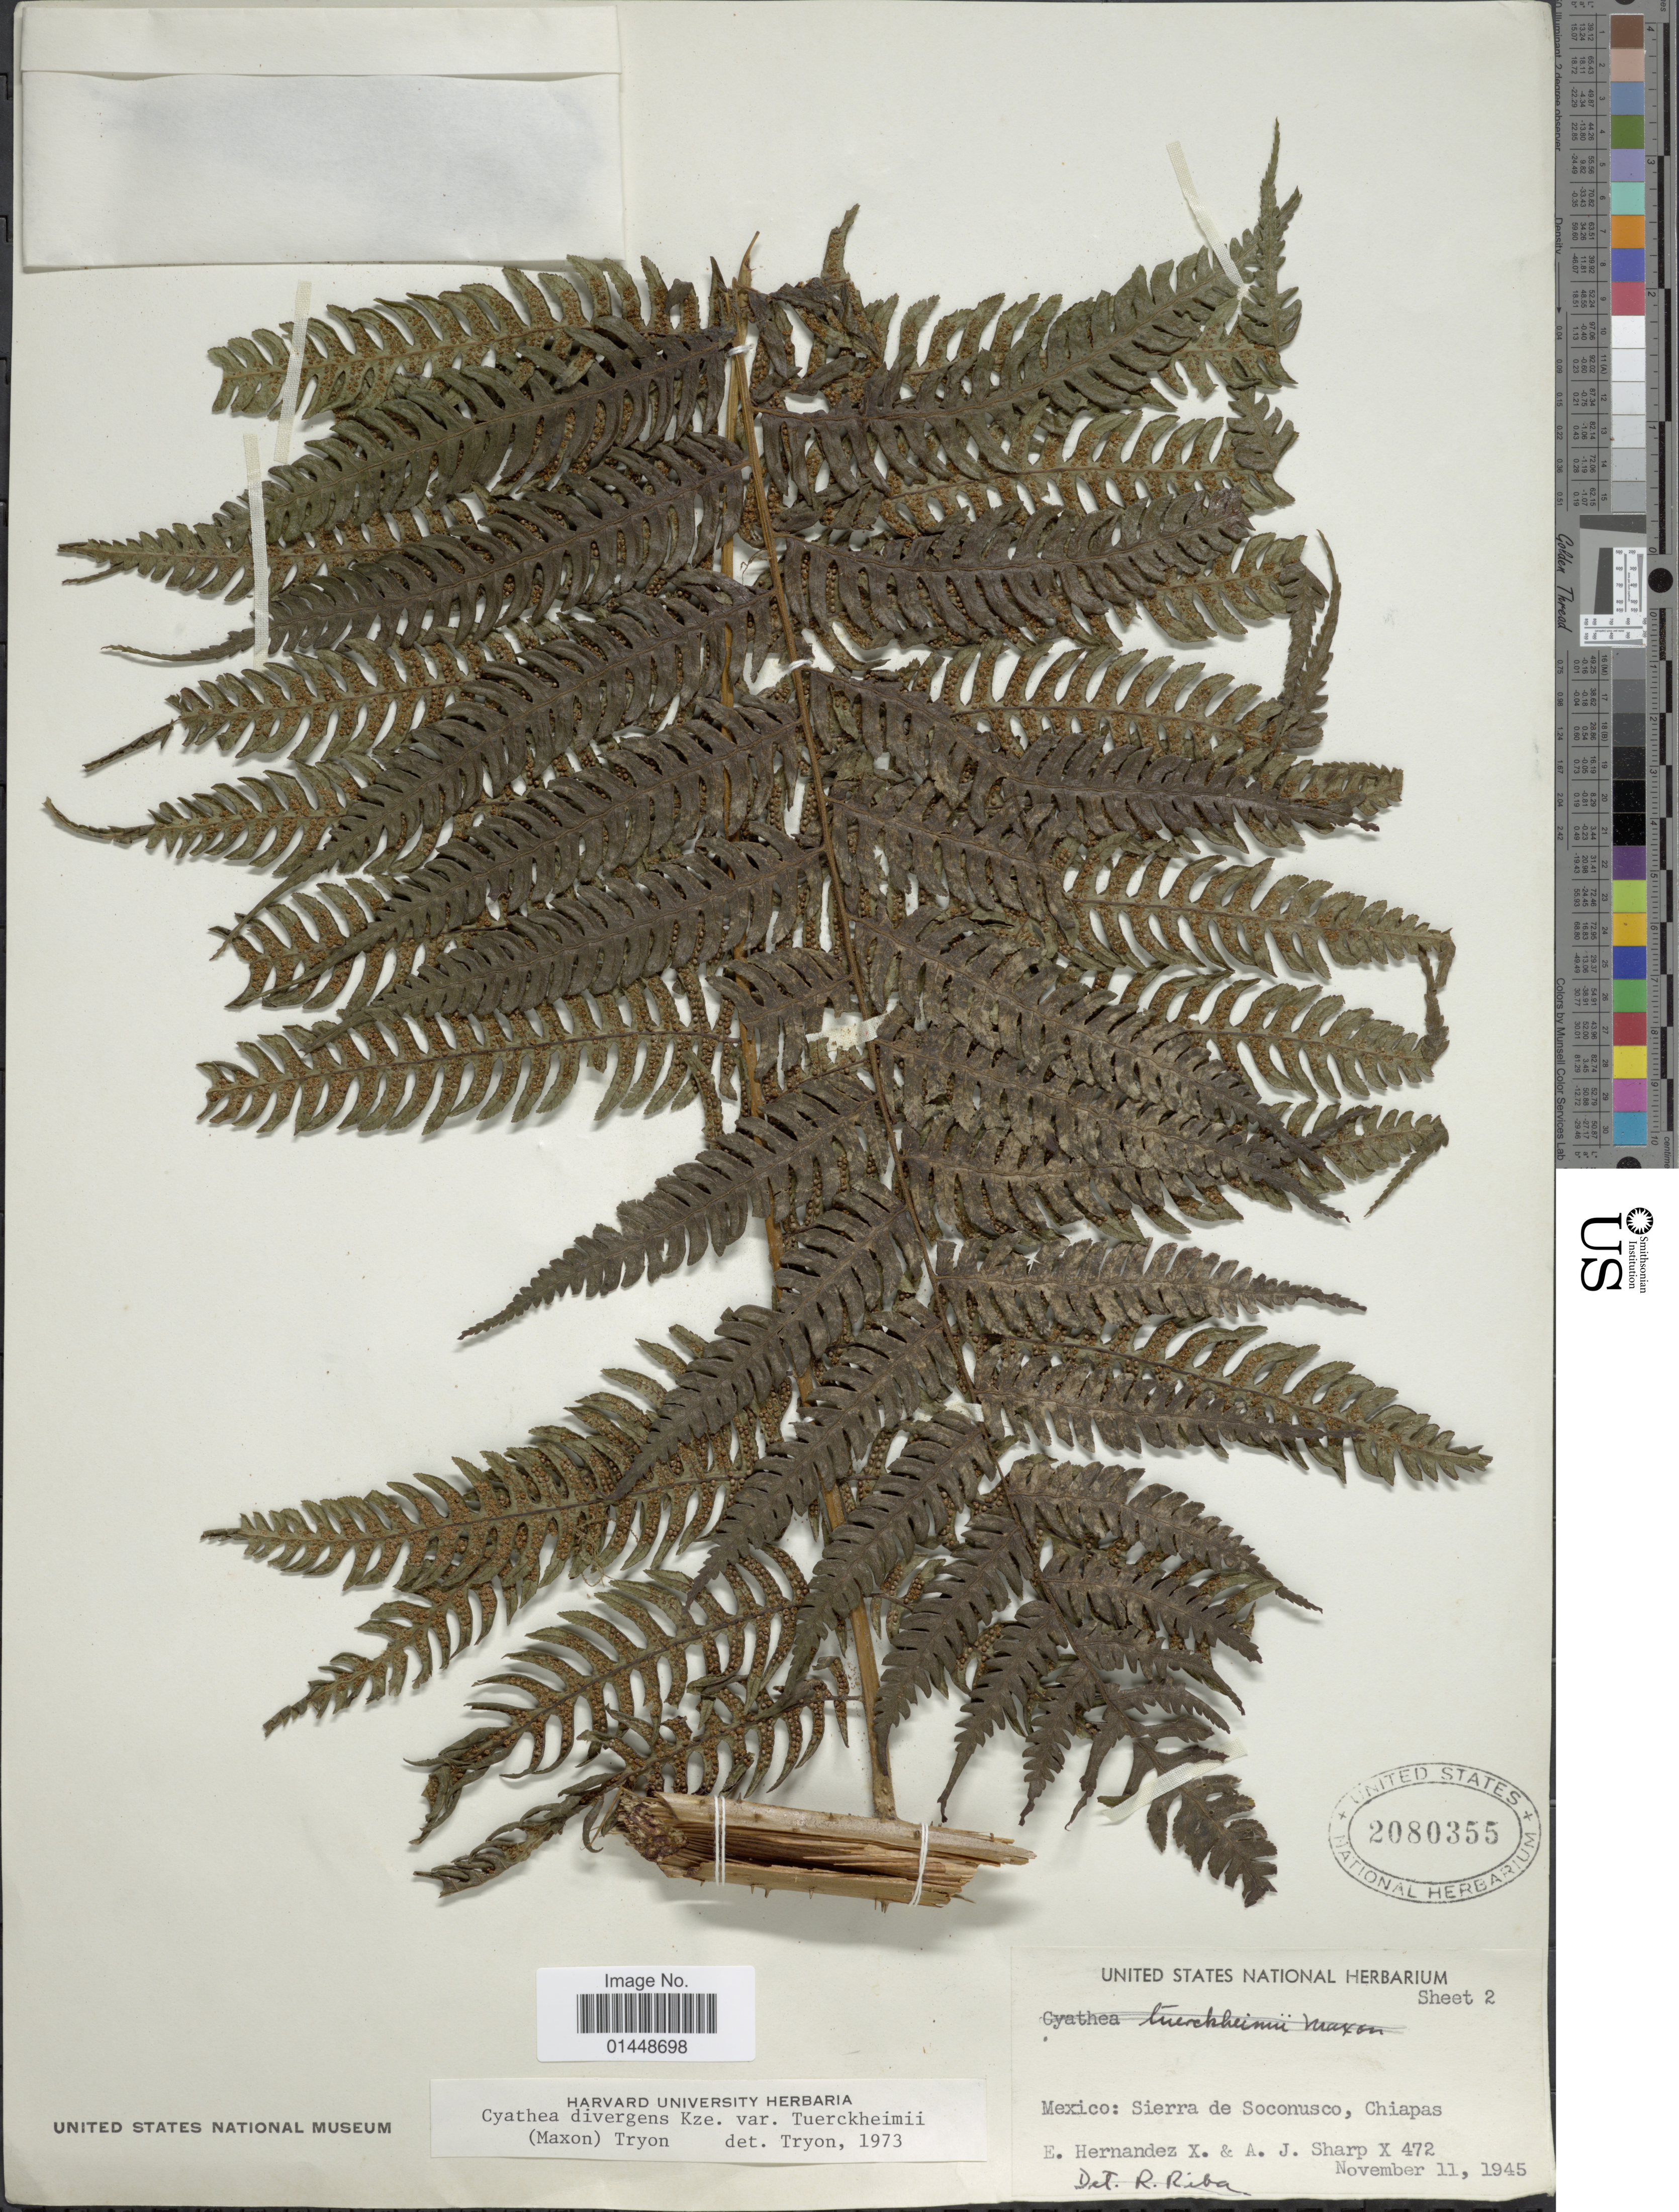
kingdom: Plantae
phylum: Tracheophyta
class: Polypodiopsida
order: Cyatheales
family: Cyatheaceae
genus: Cyathea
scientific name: Cyathea divergens var. tuerckheimii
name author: (Maxon) R.M. Tryon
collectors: E. Hernandez X. & A. J. Sharp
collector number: X472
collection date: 1945-11-11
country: Mexico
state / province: Chiapas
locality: Mexico: Sierra de Soconusco, Chiapas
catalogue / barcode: US 2080355